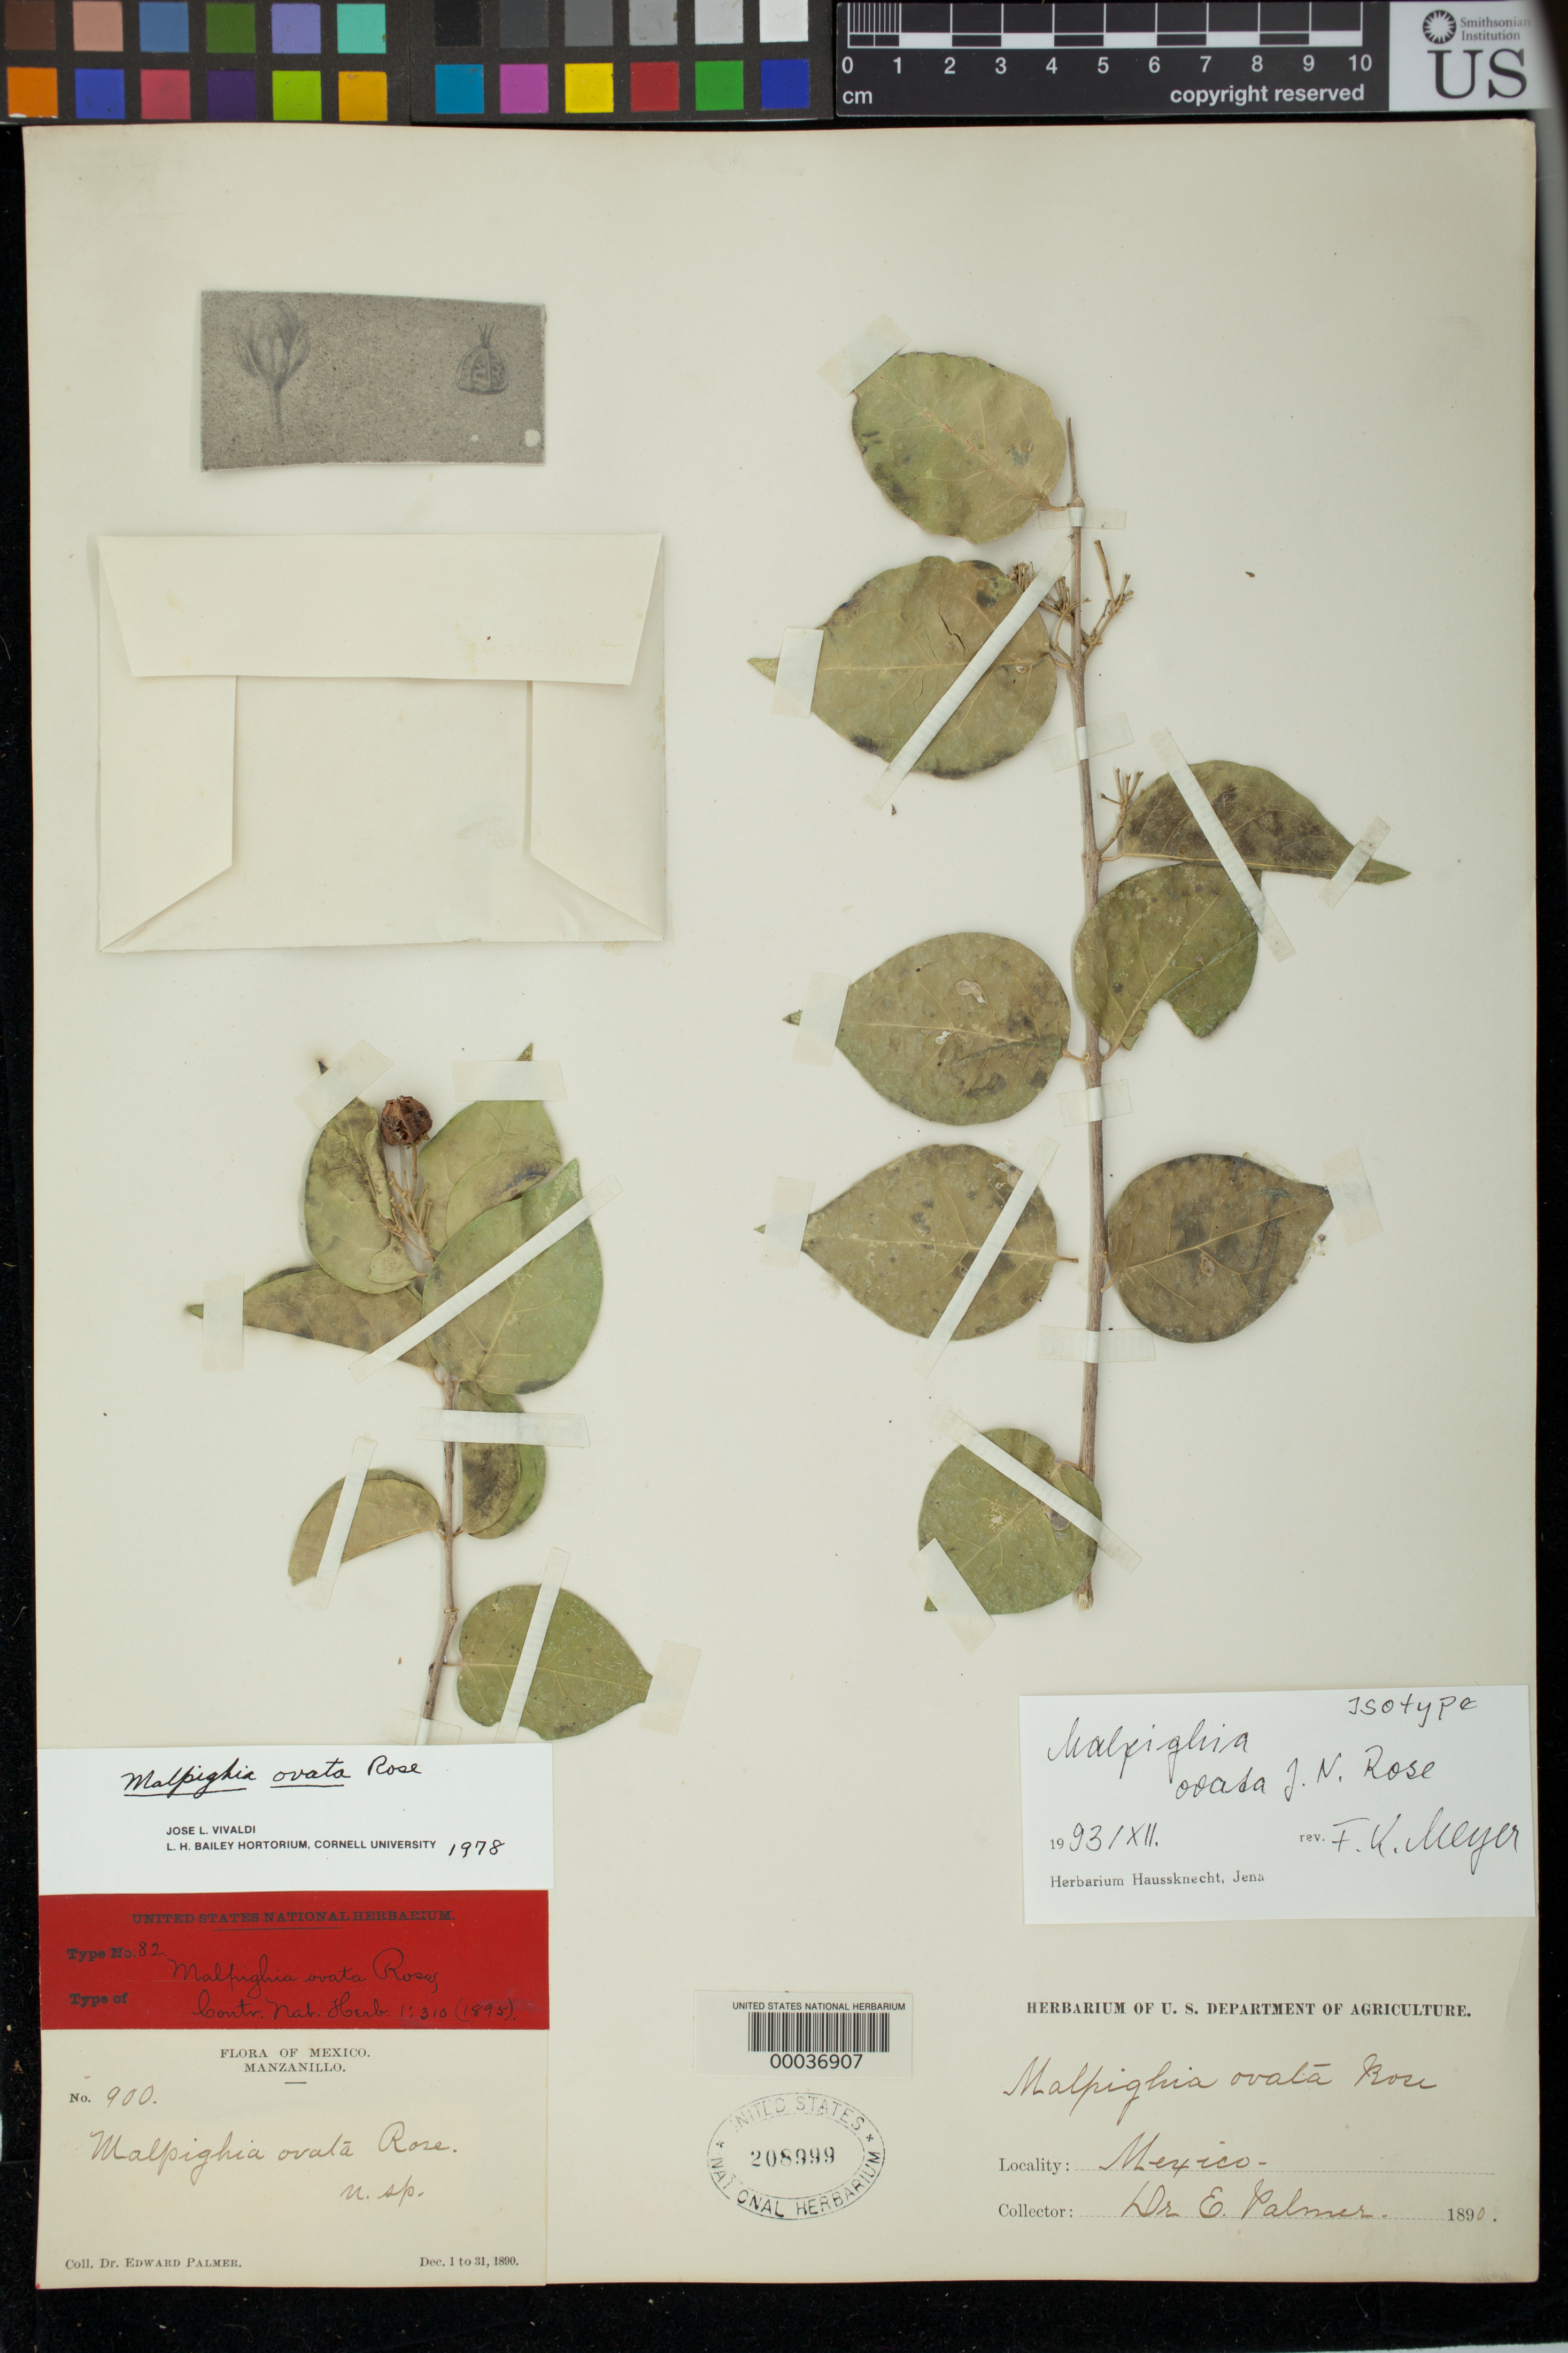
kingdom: Plantae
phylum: Tracheophyta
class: Magnoliopsida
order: Malpighiales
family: Malpighiaceae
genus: Malpighia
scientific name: Malpighia ovata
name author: Rose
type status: Type Collection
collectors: E. Palmer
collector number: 900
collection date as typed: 01 Dec 1890 to 31 Dec 1890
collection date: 1890-12-01/1890-12-31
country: Mexico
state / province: Colima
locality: Manzanillo.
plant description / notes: Specimen annotated as "isotype" by F.K. Meyer (1993); one of two original US sheets (USNH 208999, 209000) seen and annotated by Rose, neither identifiable as "holotype" from protologue citation or original annotations.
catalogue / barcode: US 208999